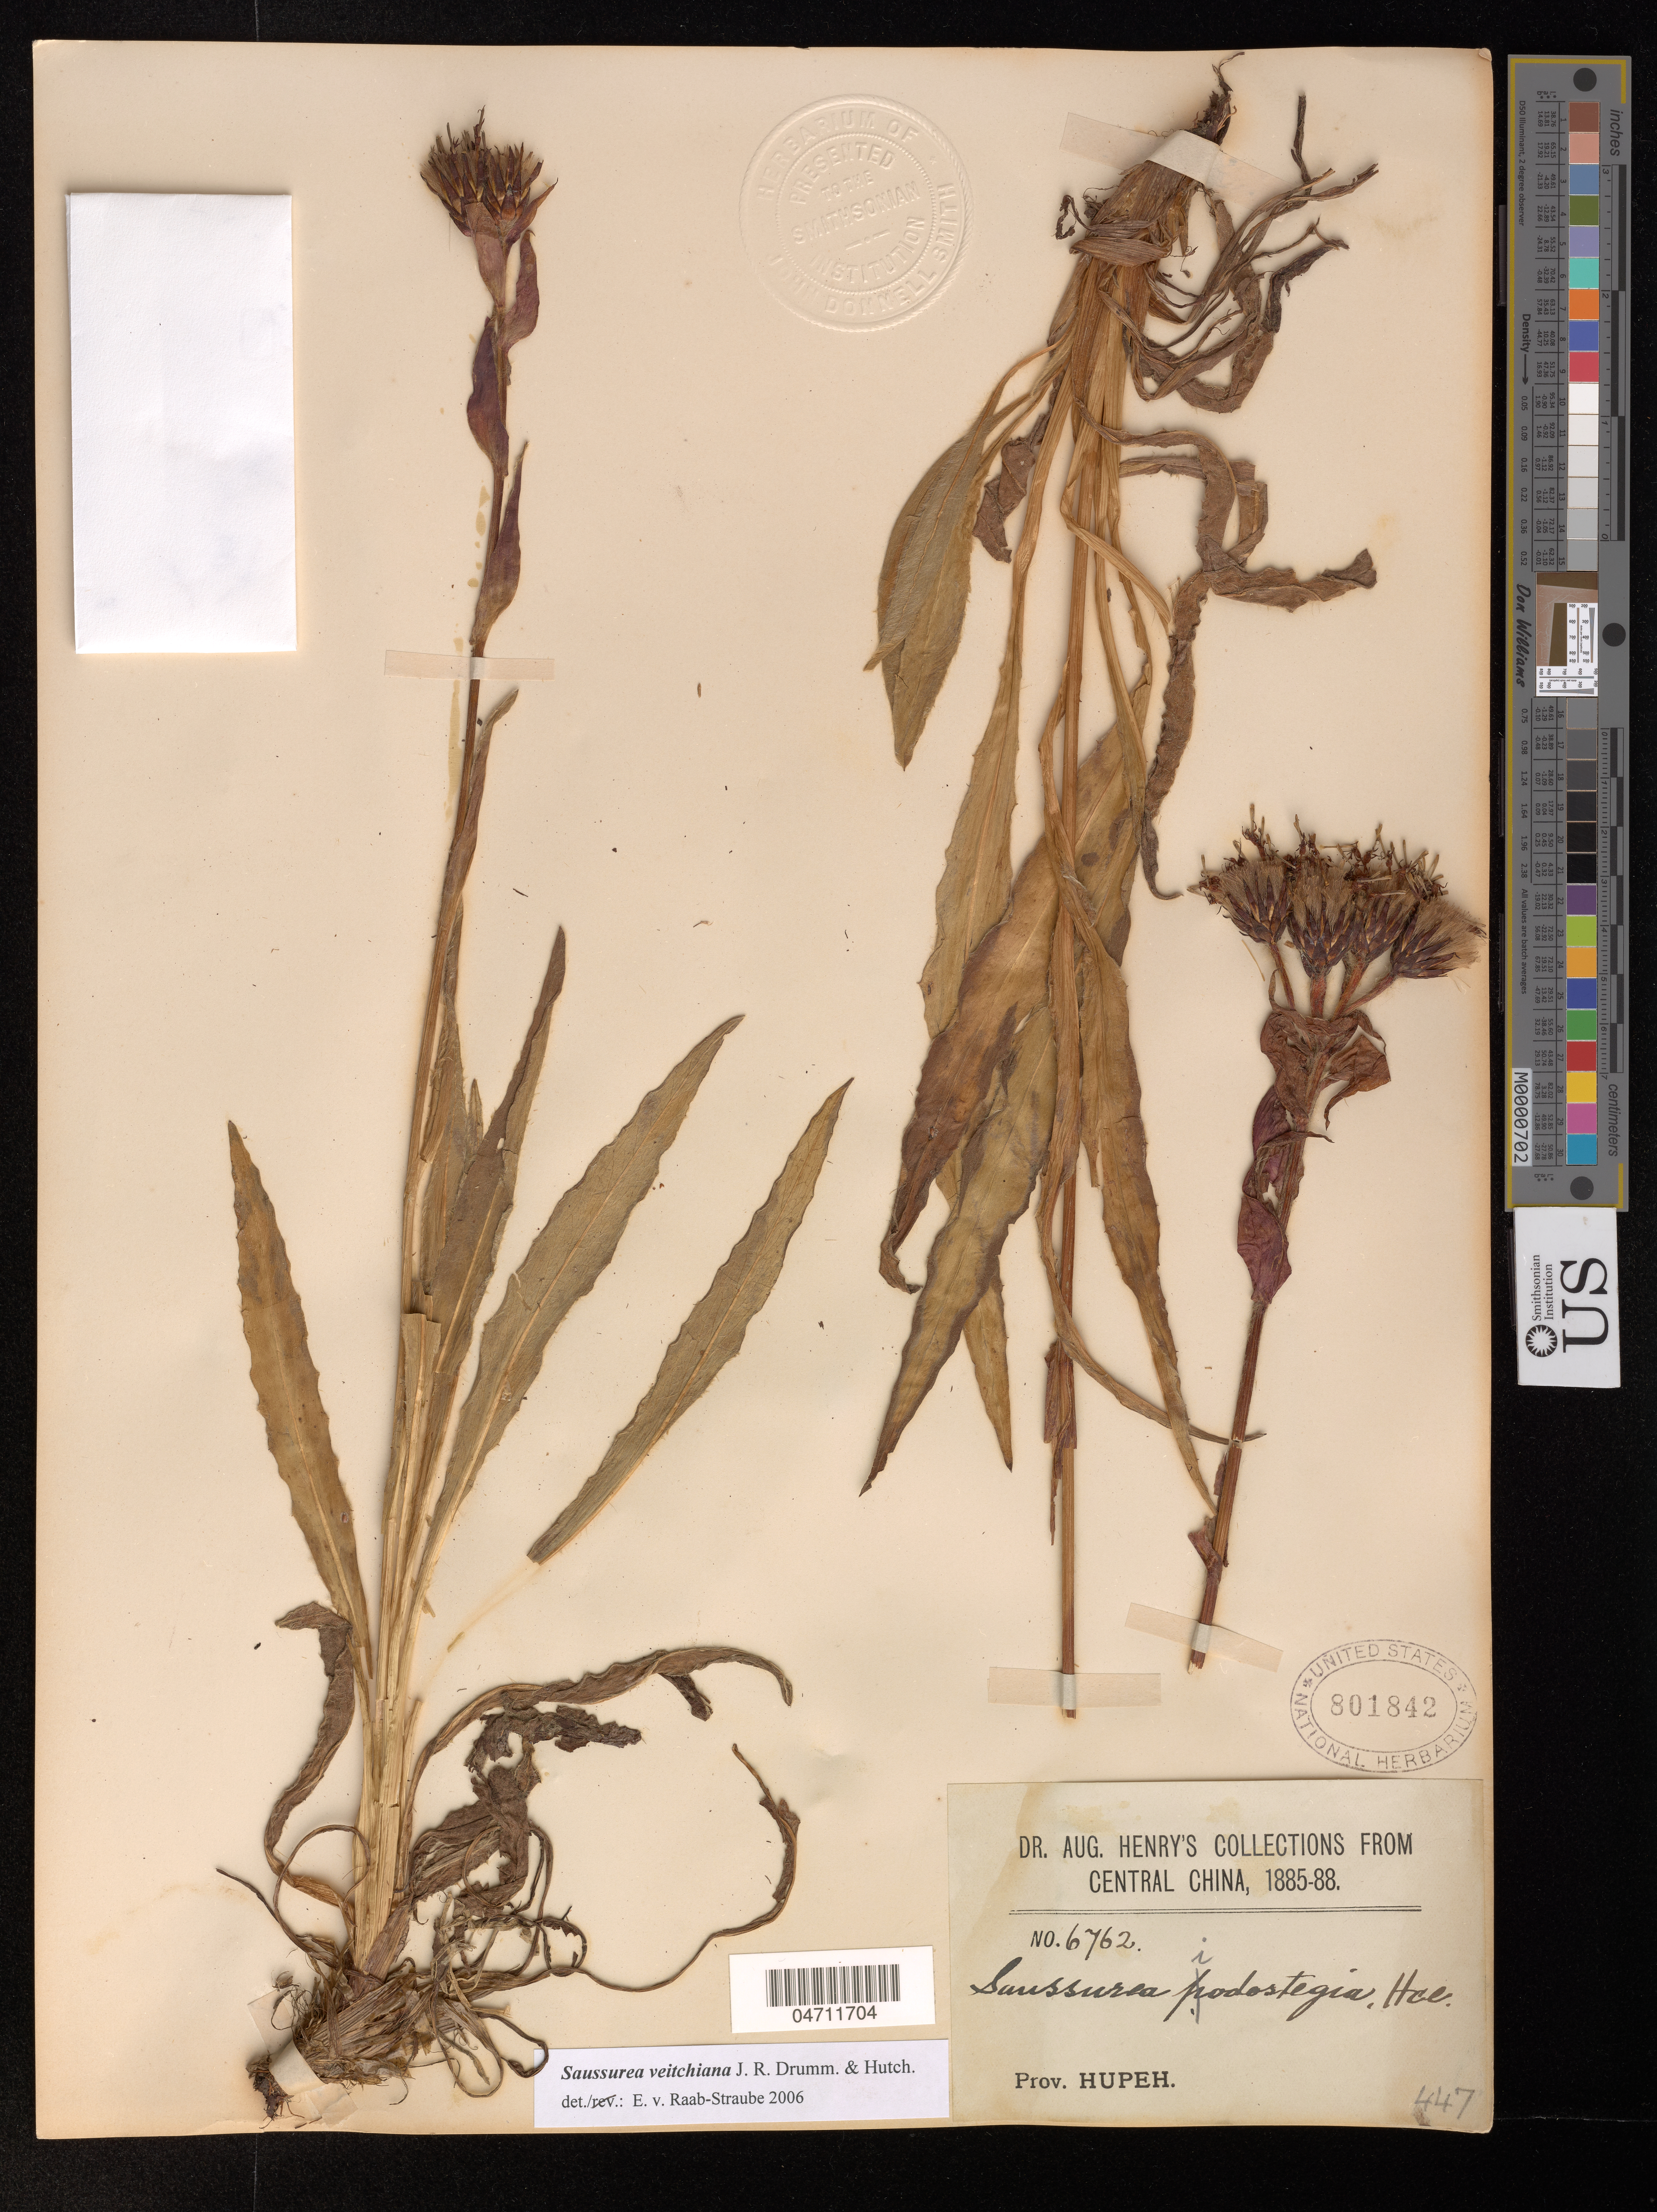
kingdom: Plantae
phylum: Tracheophyta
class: Magnoliopsida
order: Asterales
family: Asteraceae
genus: Saussurea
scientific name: Saussurea veitchiana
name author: J.R. Drumm. & Hutch.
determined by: Raab-Straube, Eckhard von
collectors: A. Henry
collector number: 6762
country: China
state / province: Hubei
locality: Prov. Hupeh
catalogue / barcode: US 801842